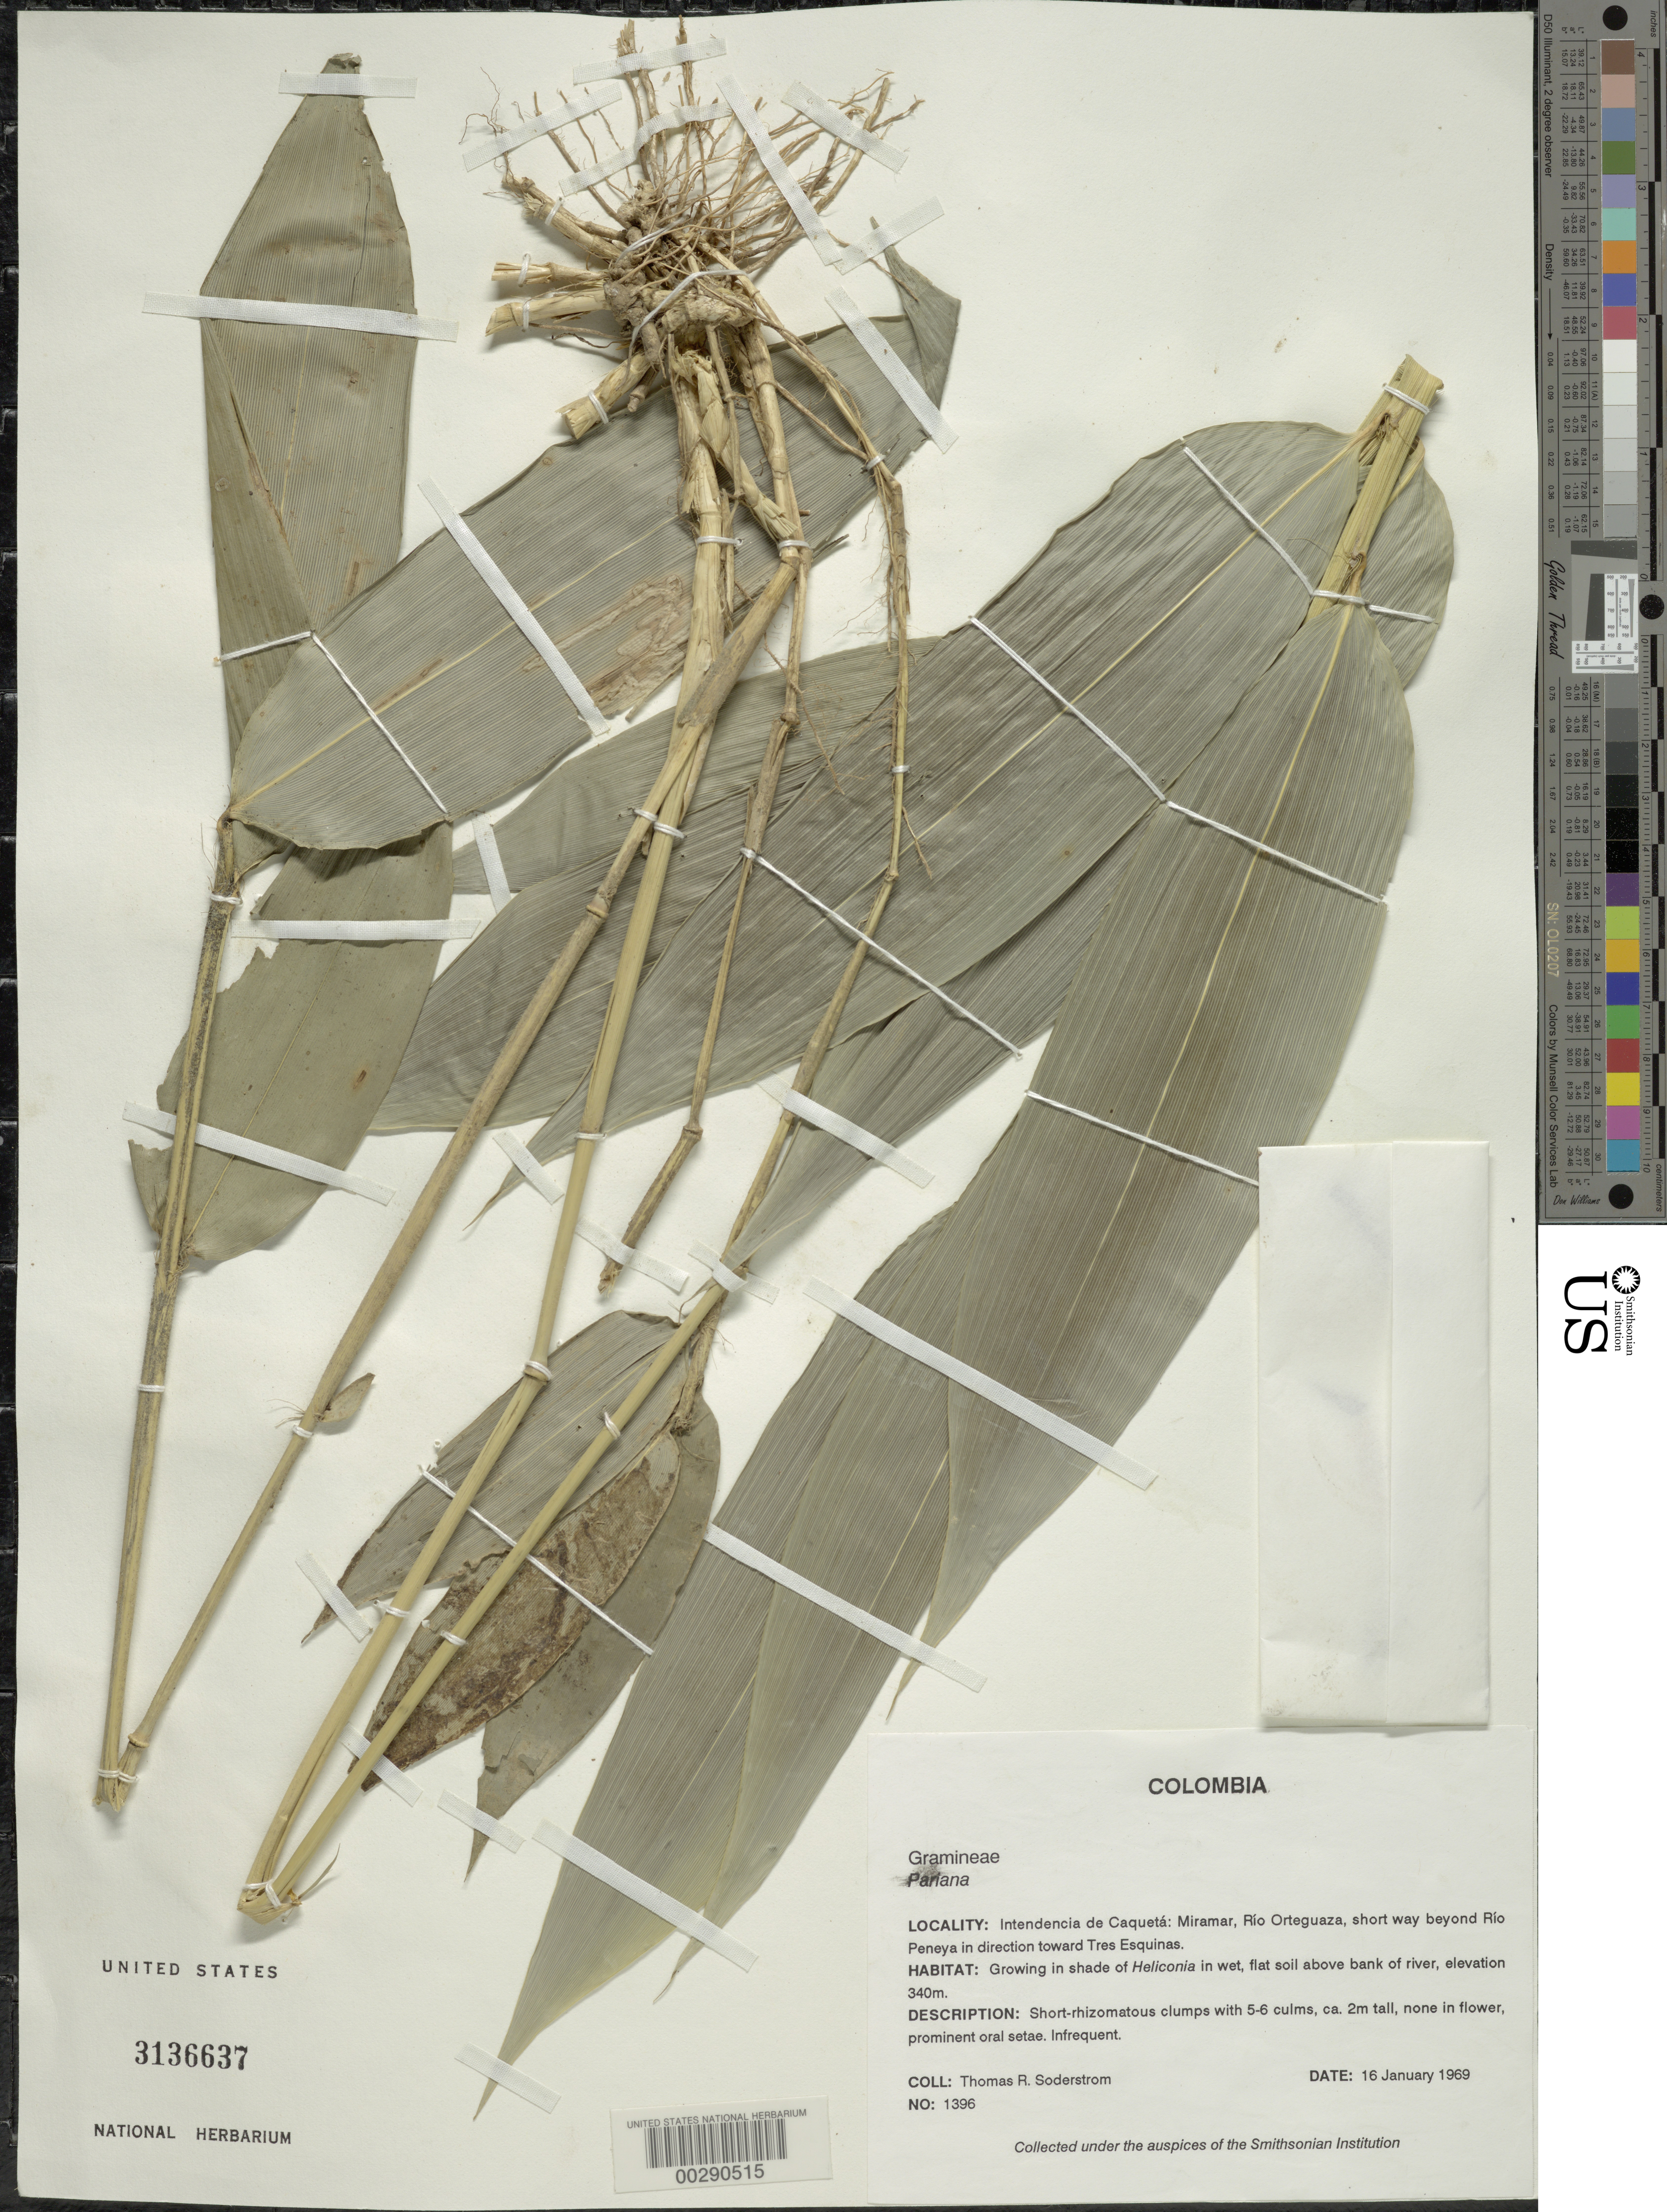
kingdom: Plantae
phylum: Tracheophyta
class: Liliopsida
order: Poales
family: Poaceae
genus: Pariana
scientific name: Pariana sp.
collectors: T. R. Soderstrom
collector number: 1396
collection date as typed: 16 Jan 1969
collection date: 1969-01-16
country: Colombia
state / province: Caquetá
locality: Miramar, Rio Ortequaza, short way beyond Rio Peneya in direction toward Tres Esquinas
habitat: Growing in shade, in wet, flat soil above bank of river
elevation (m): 340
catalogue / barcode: US 3136637